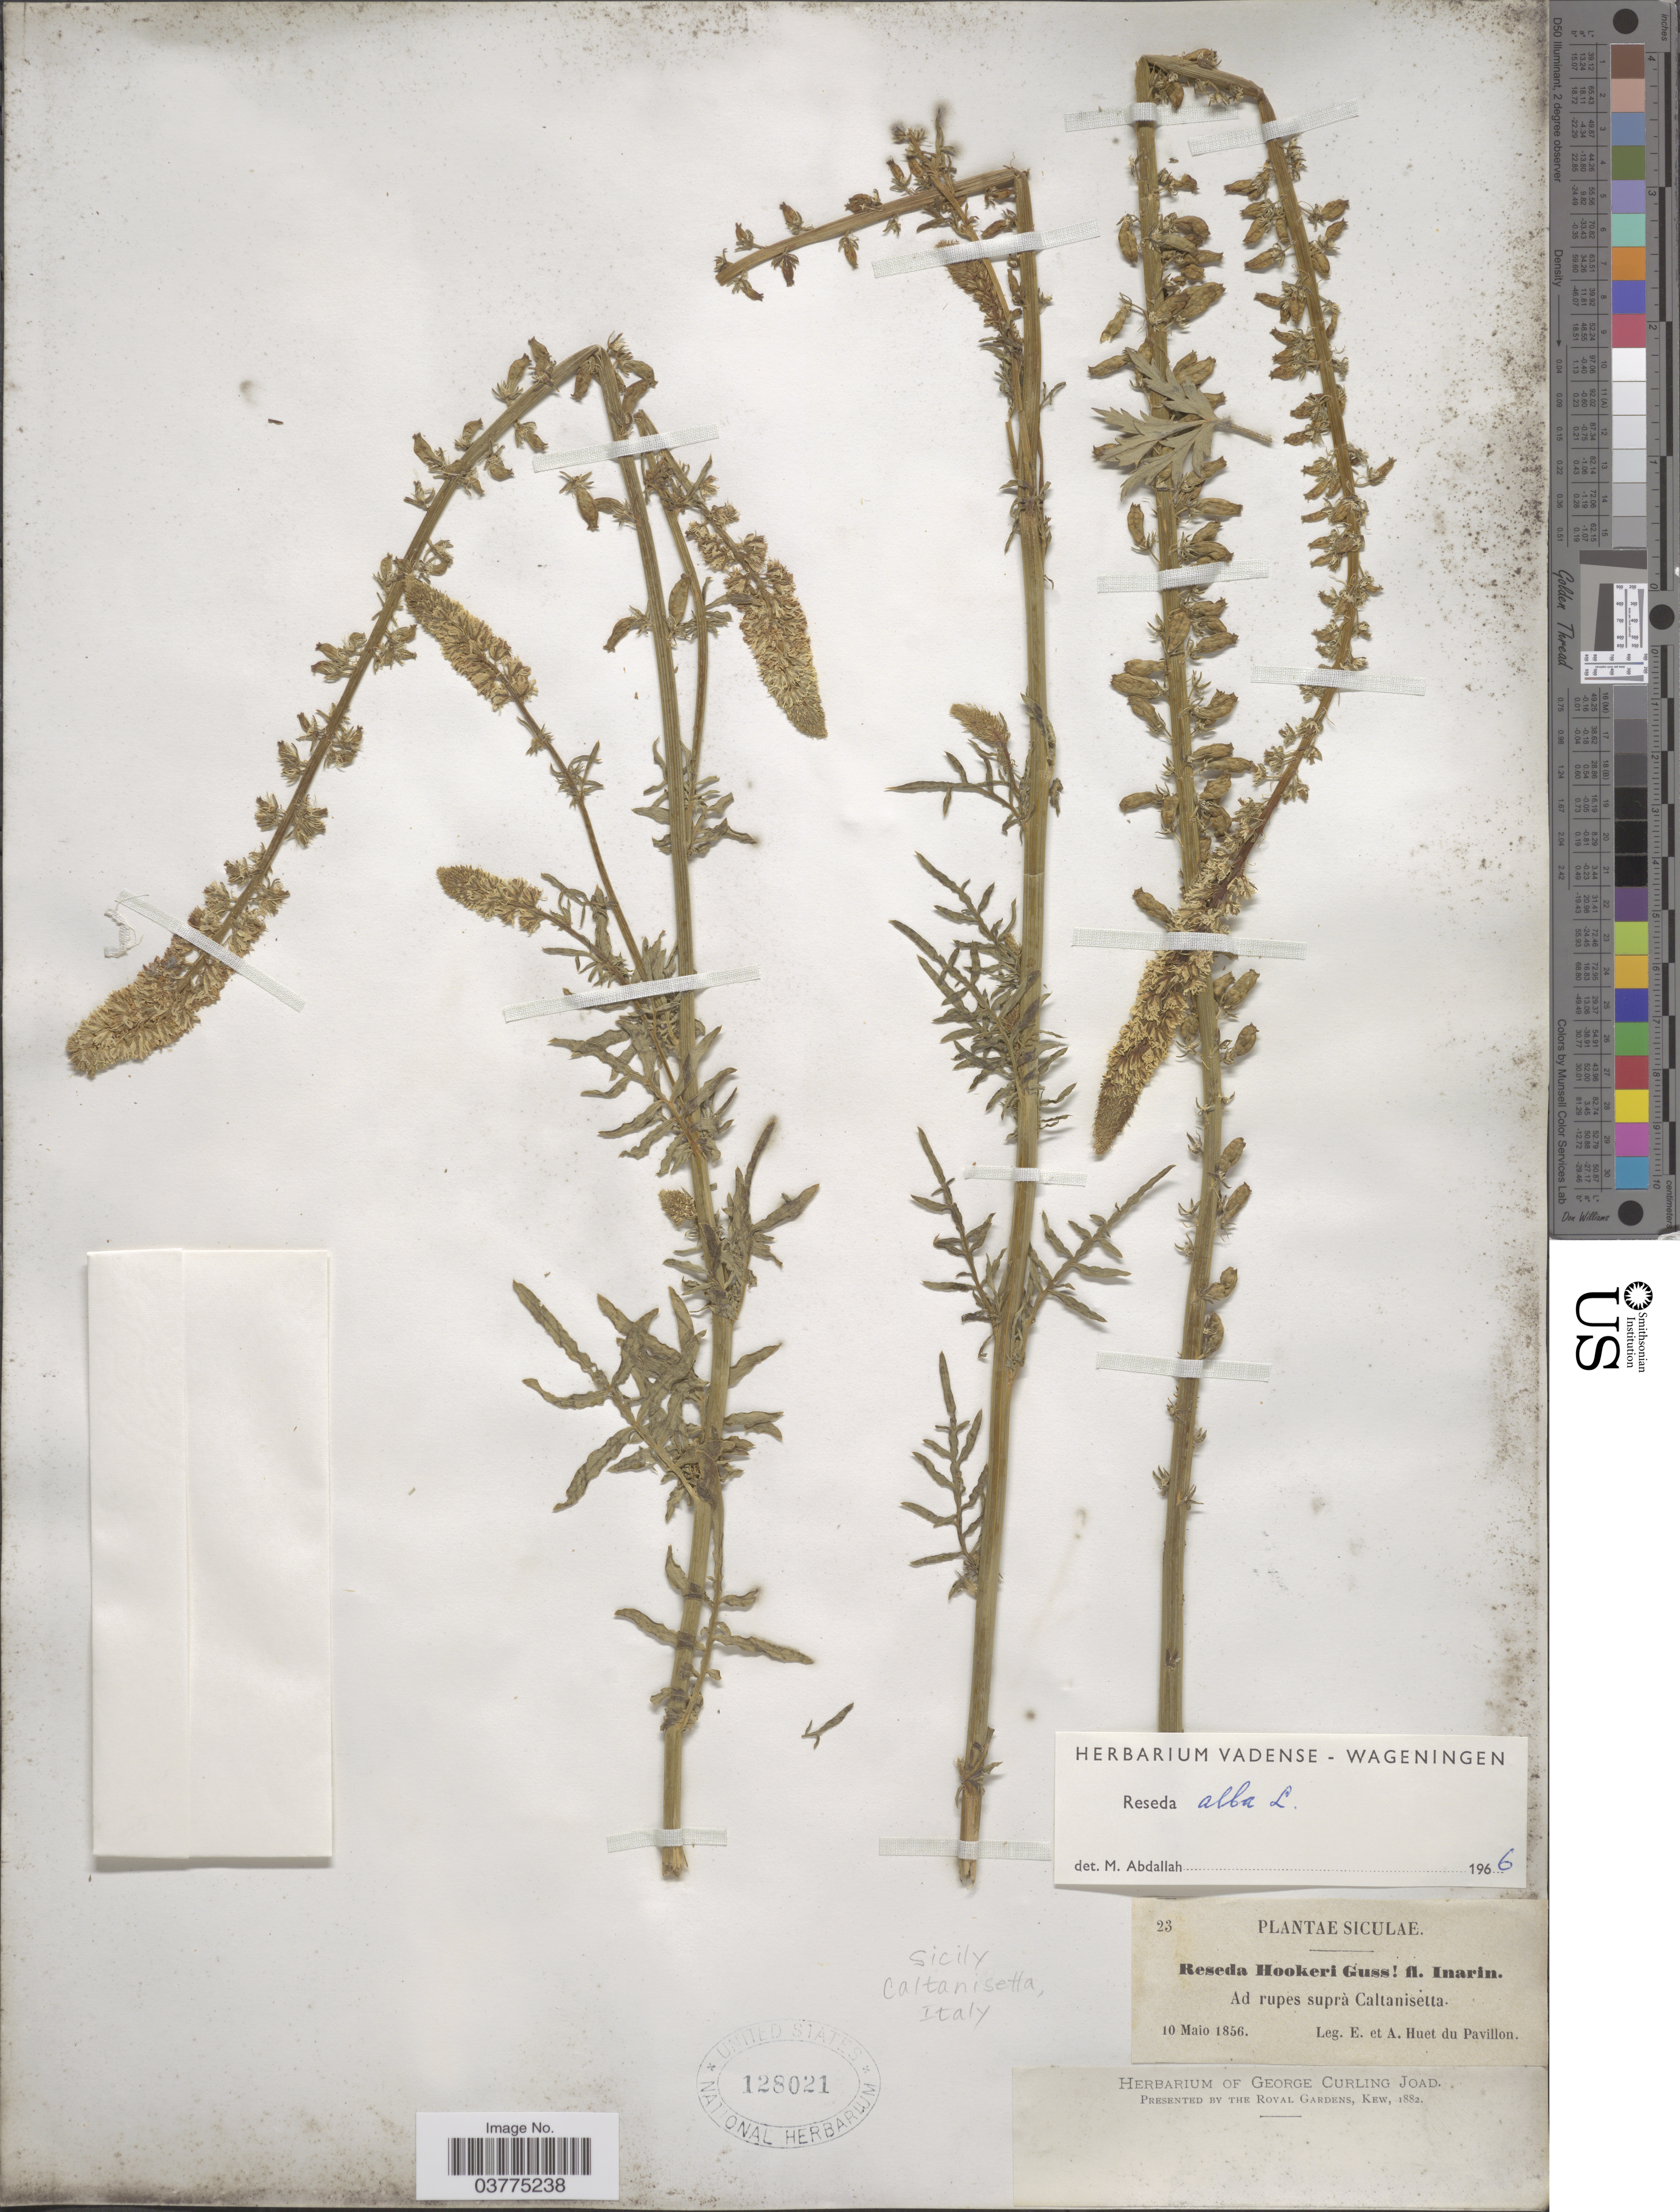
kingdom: Plantae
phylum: Tracheophyta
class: Magnoliopsida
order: Brassicales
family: Resedaceae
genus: Reseda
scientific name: Reseda alba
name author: L.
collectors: E. Huet du Pavillon & A. Huet du Pavillon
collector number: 23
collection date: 1856-05-10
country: Italy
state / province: Siciliana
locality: Sicily Caltanisetta. Ad rupes suprá Caltanisetta. Siculae?.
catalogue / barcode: US 128021